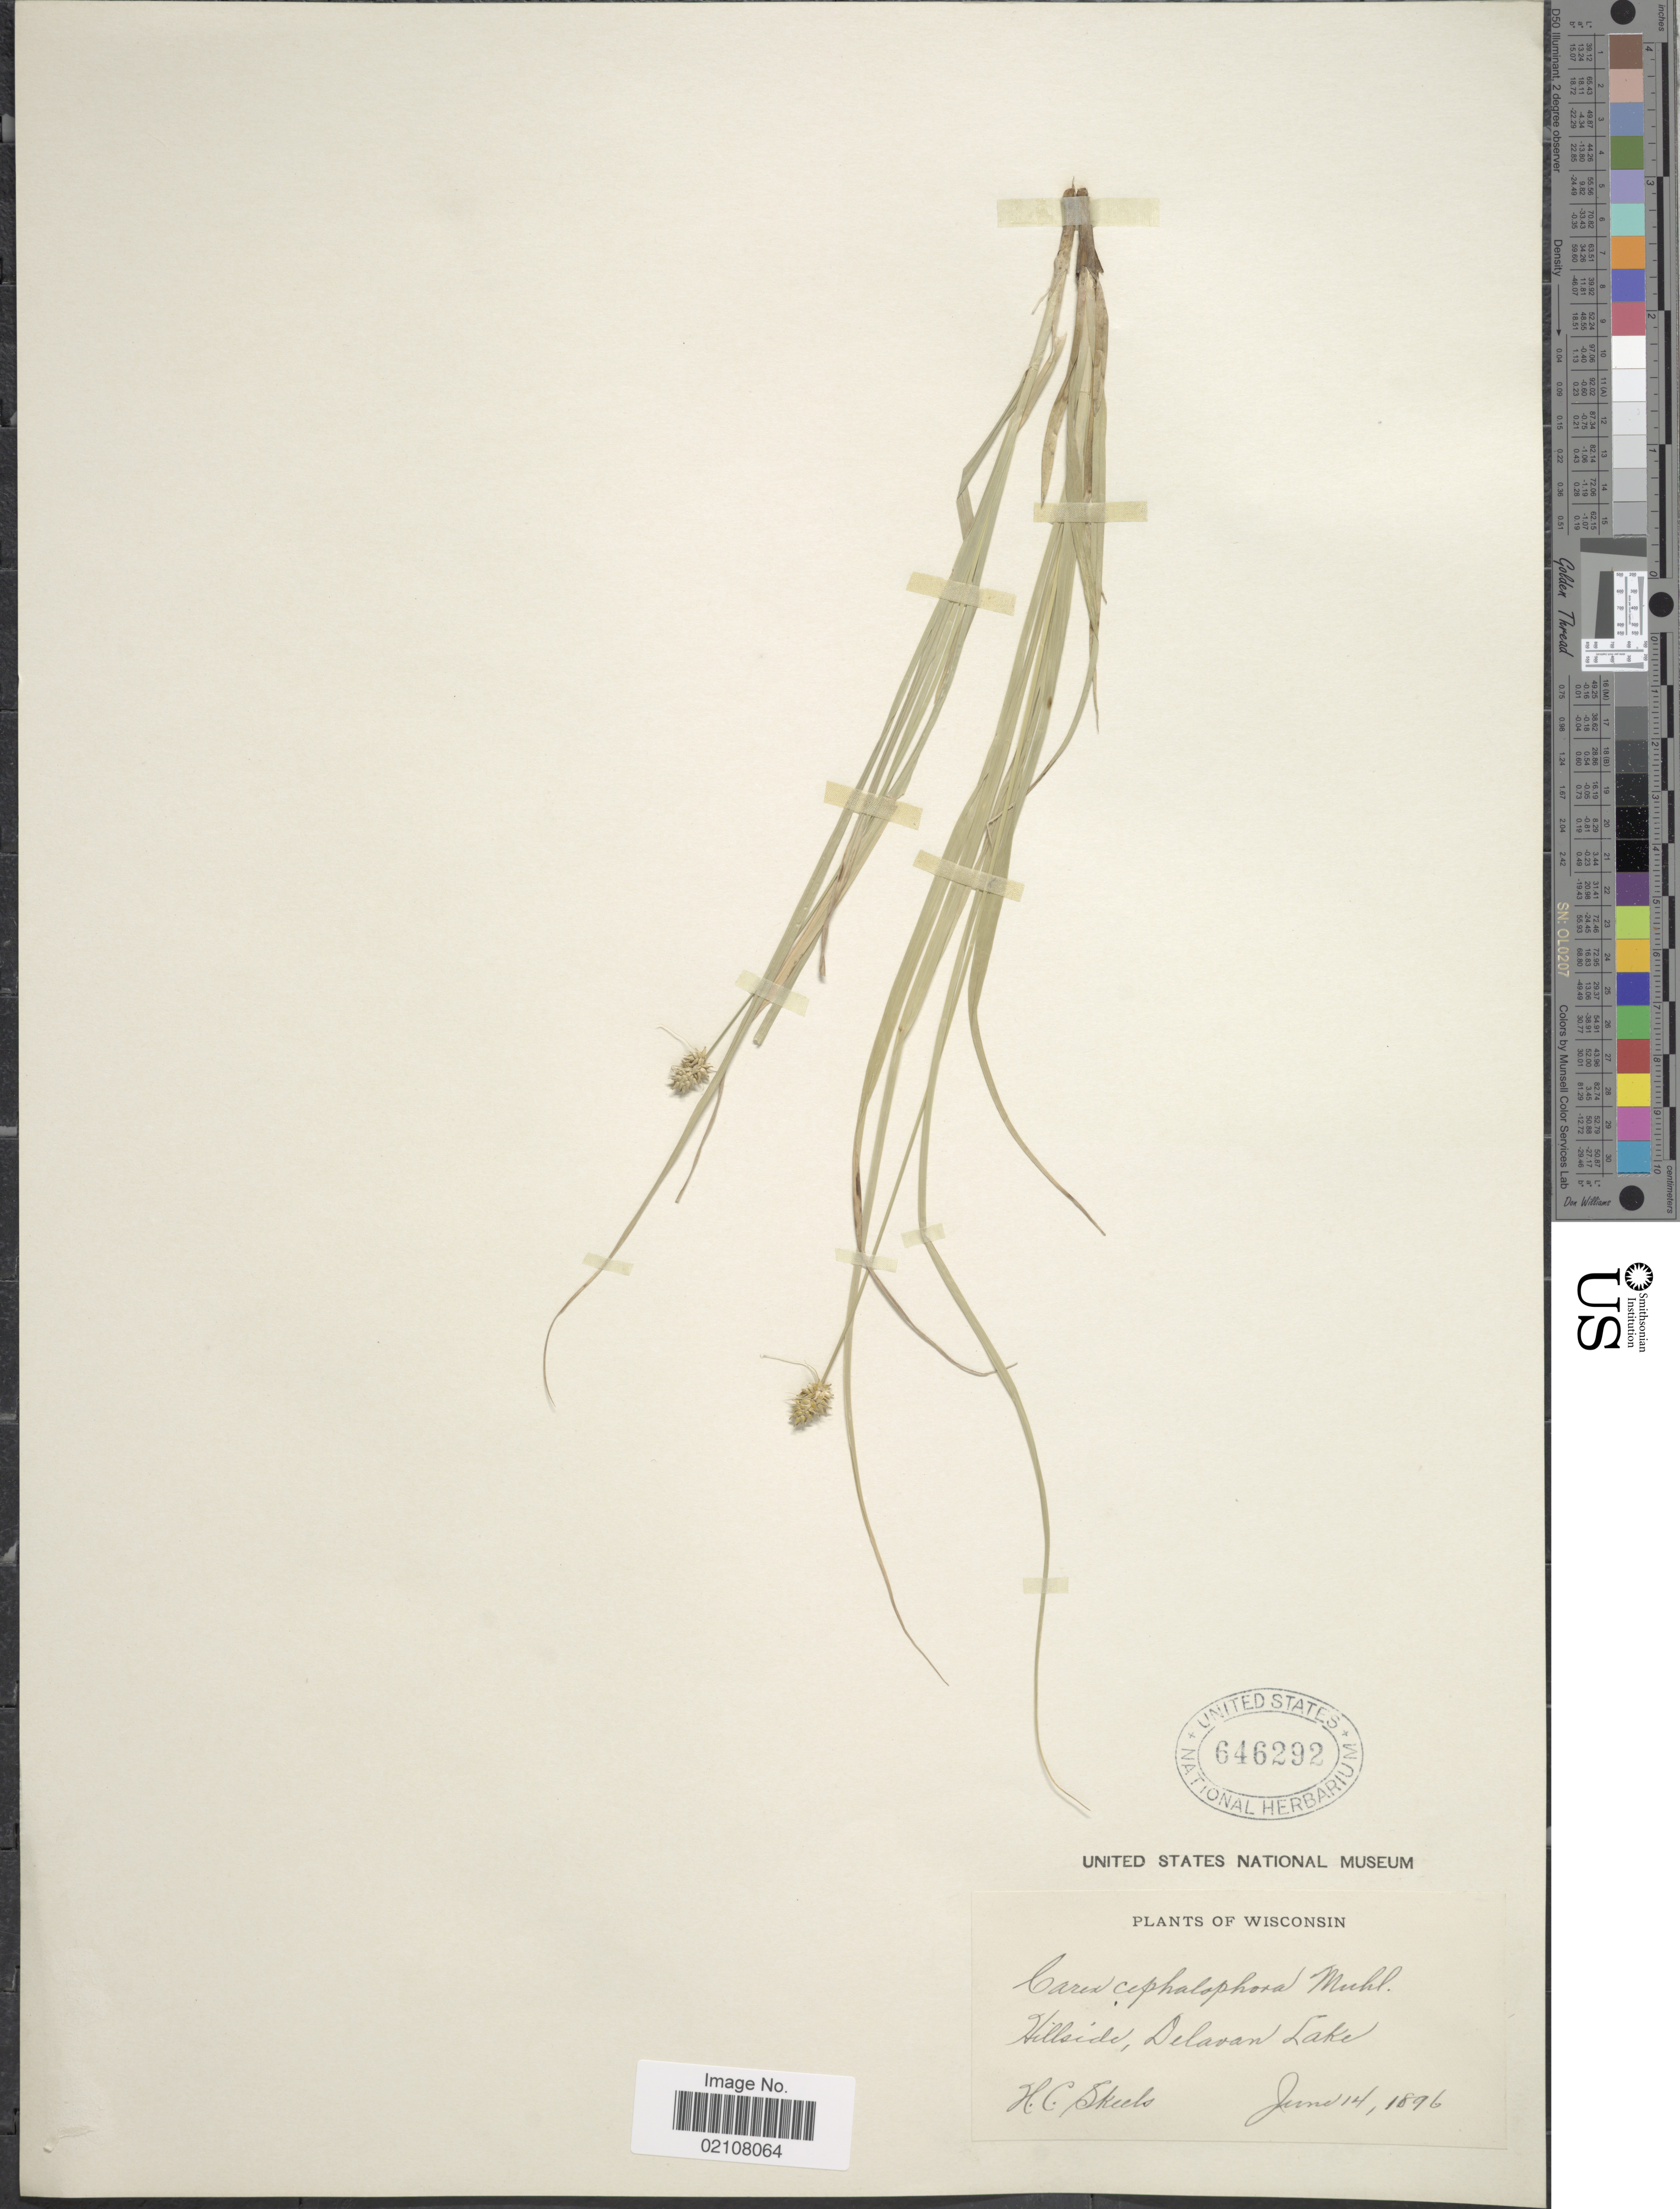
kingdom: Plantae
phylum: Tracheophyta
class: Liliopsida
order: Poales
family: Cyperaceae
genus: Carex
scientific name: Carex cephalophora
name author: Muhl. ex Willd.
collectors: H. Skeels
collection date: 1896-06-14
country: United States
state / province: Wisconsin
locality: Hillside, Delavan Lake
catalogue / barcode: US 646292